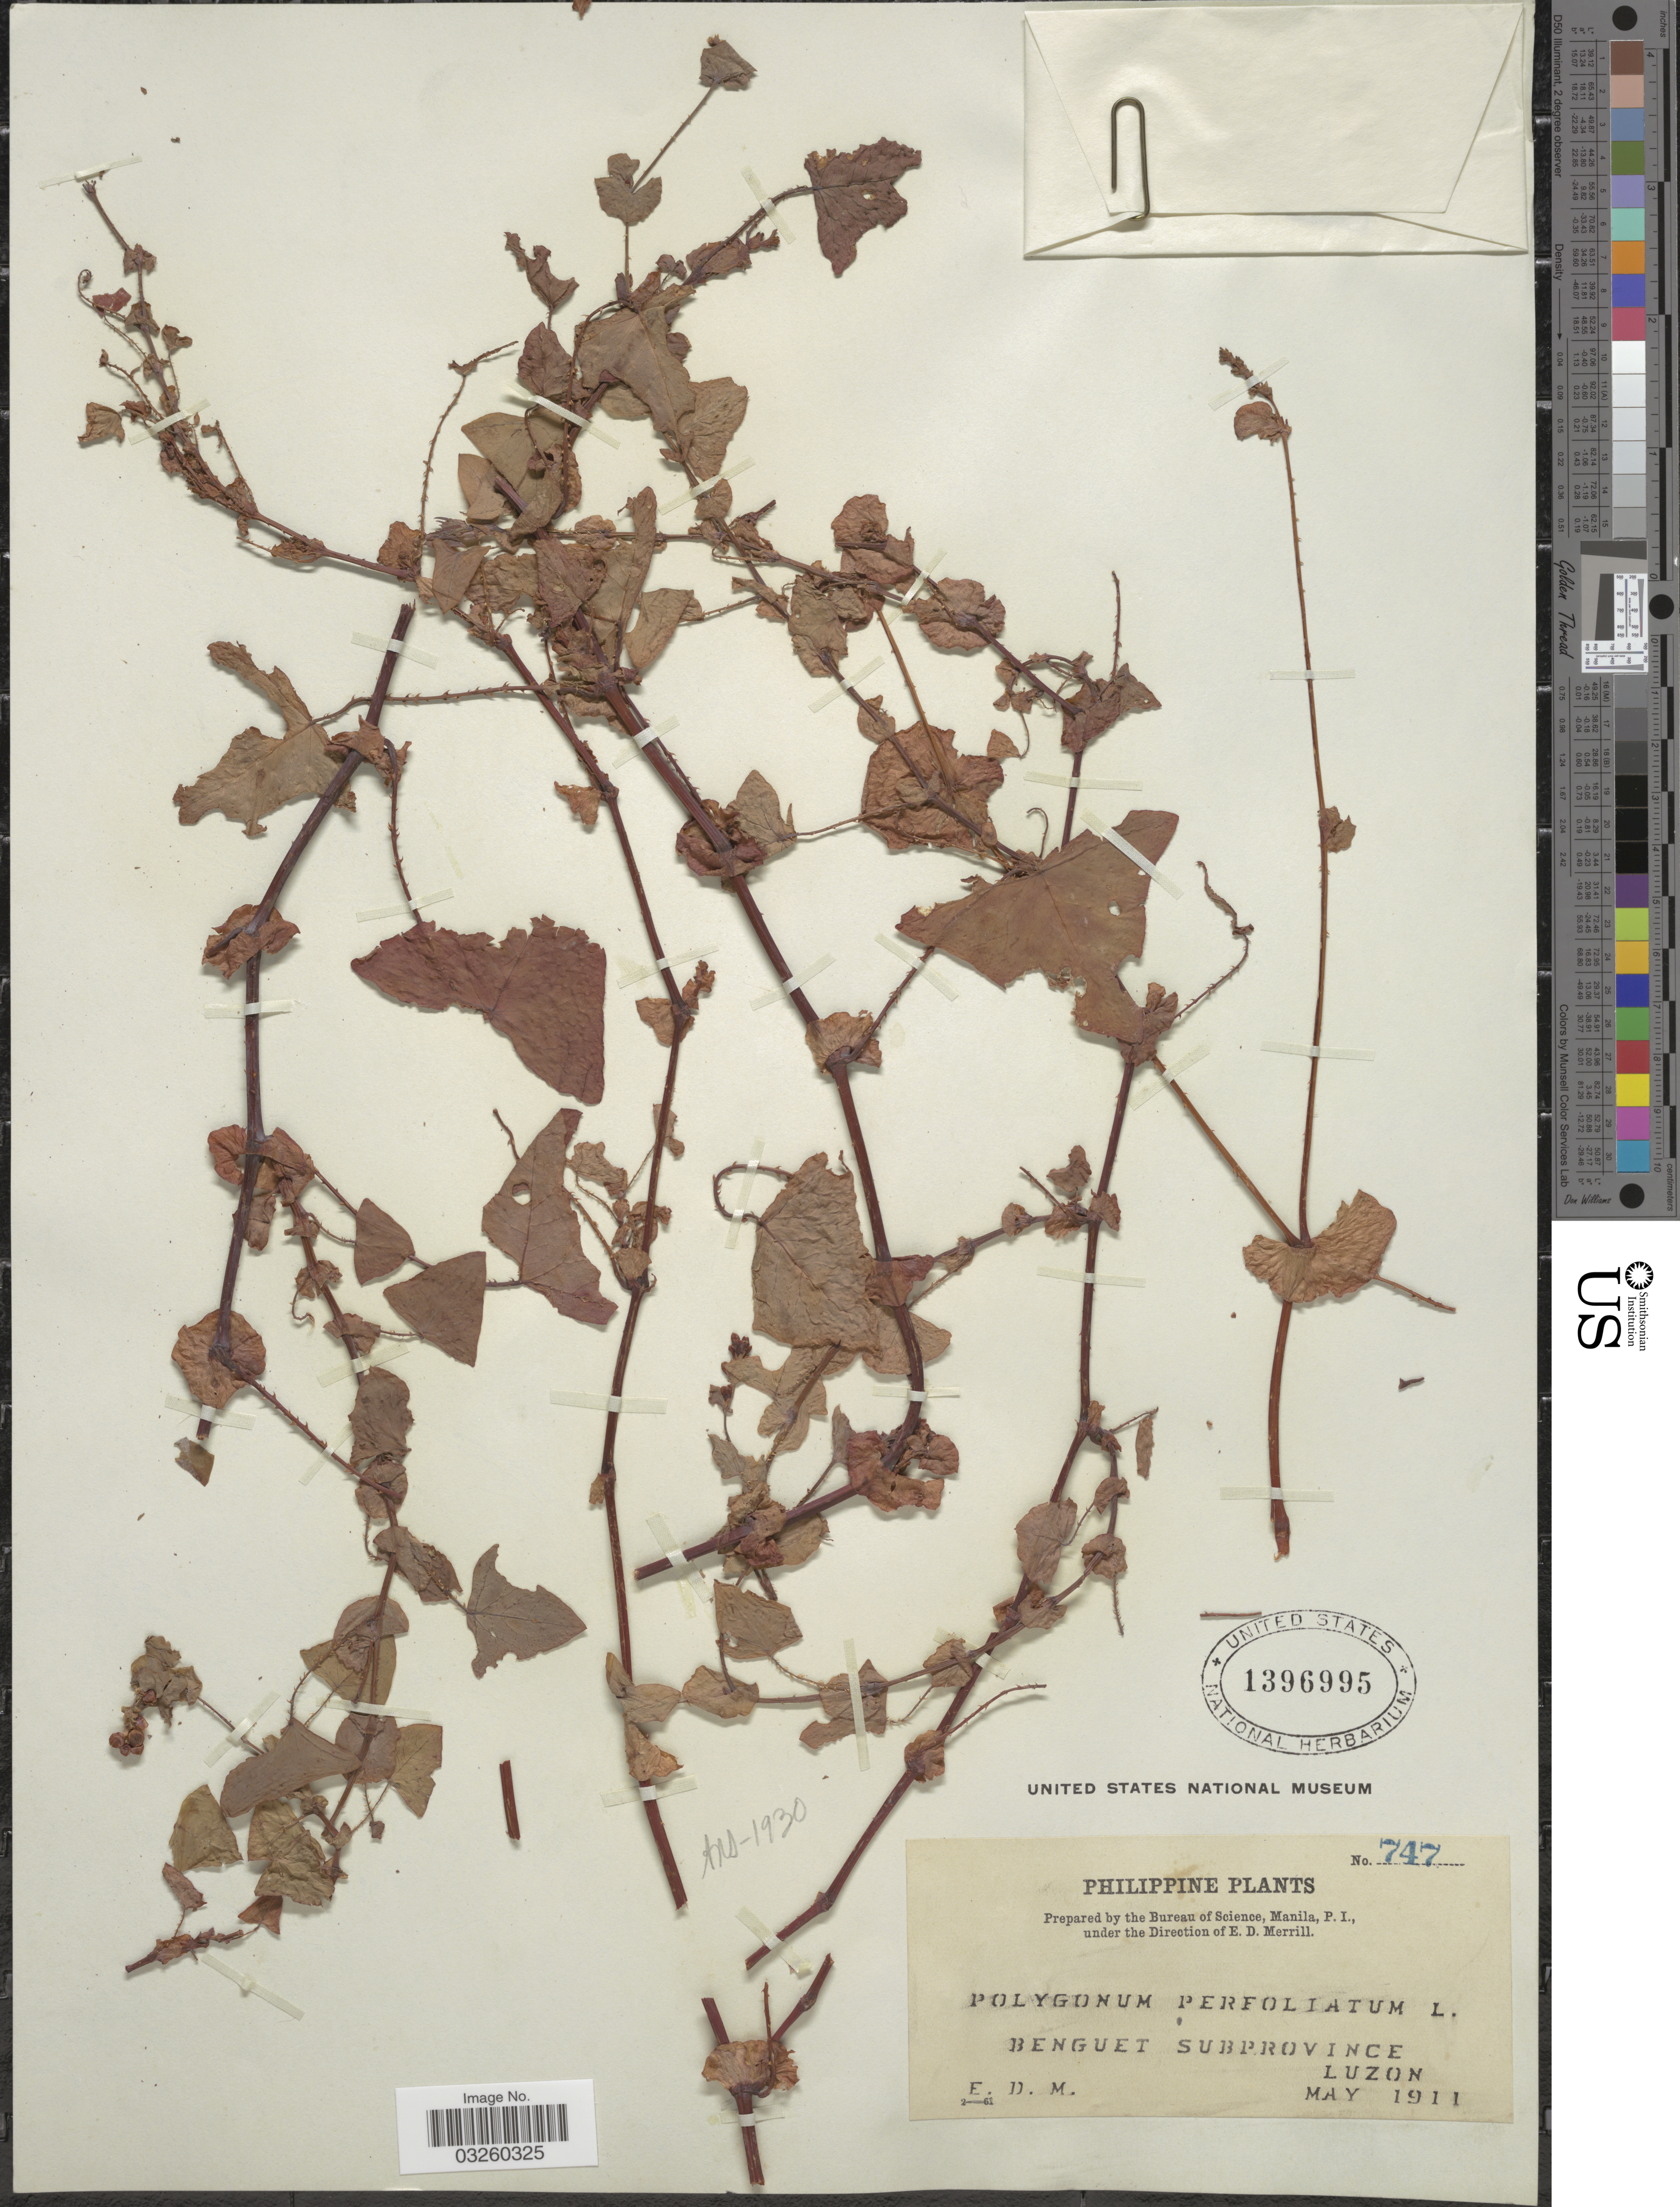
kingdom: Plantae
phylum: Tracheophyta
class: Magnoliopsida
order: Caryophyllales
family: Polygonaceae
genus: Polygonum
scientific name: Polygonum perfoliatum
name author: L.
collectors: E. D. Merrill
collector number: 747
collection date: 1911-05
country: Philippines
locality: Benguet Subprovince. Luzon.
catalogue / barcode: US 1396995